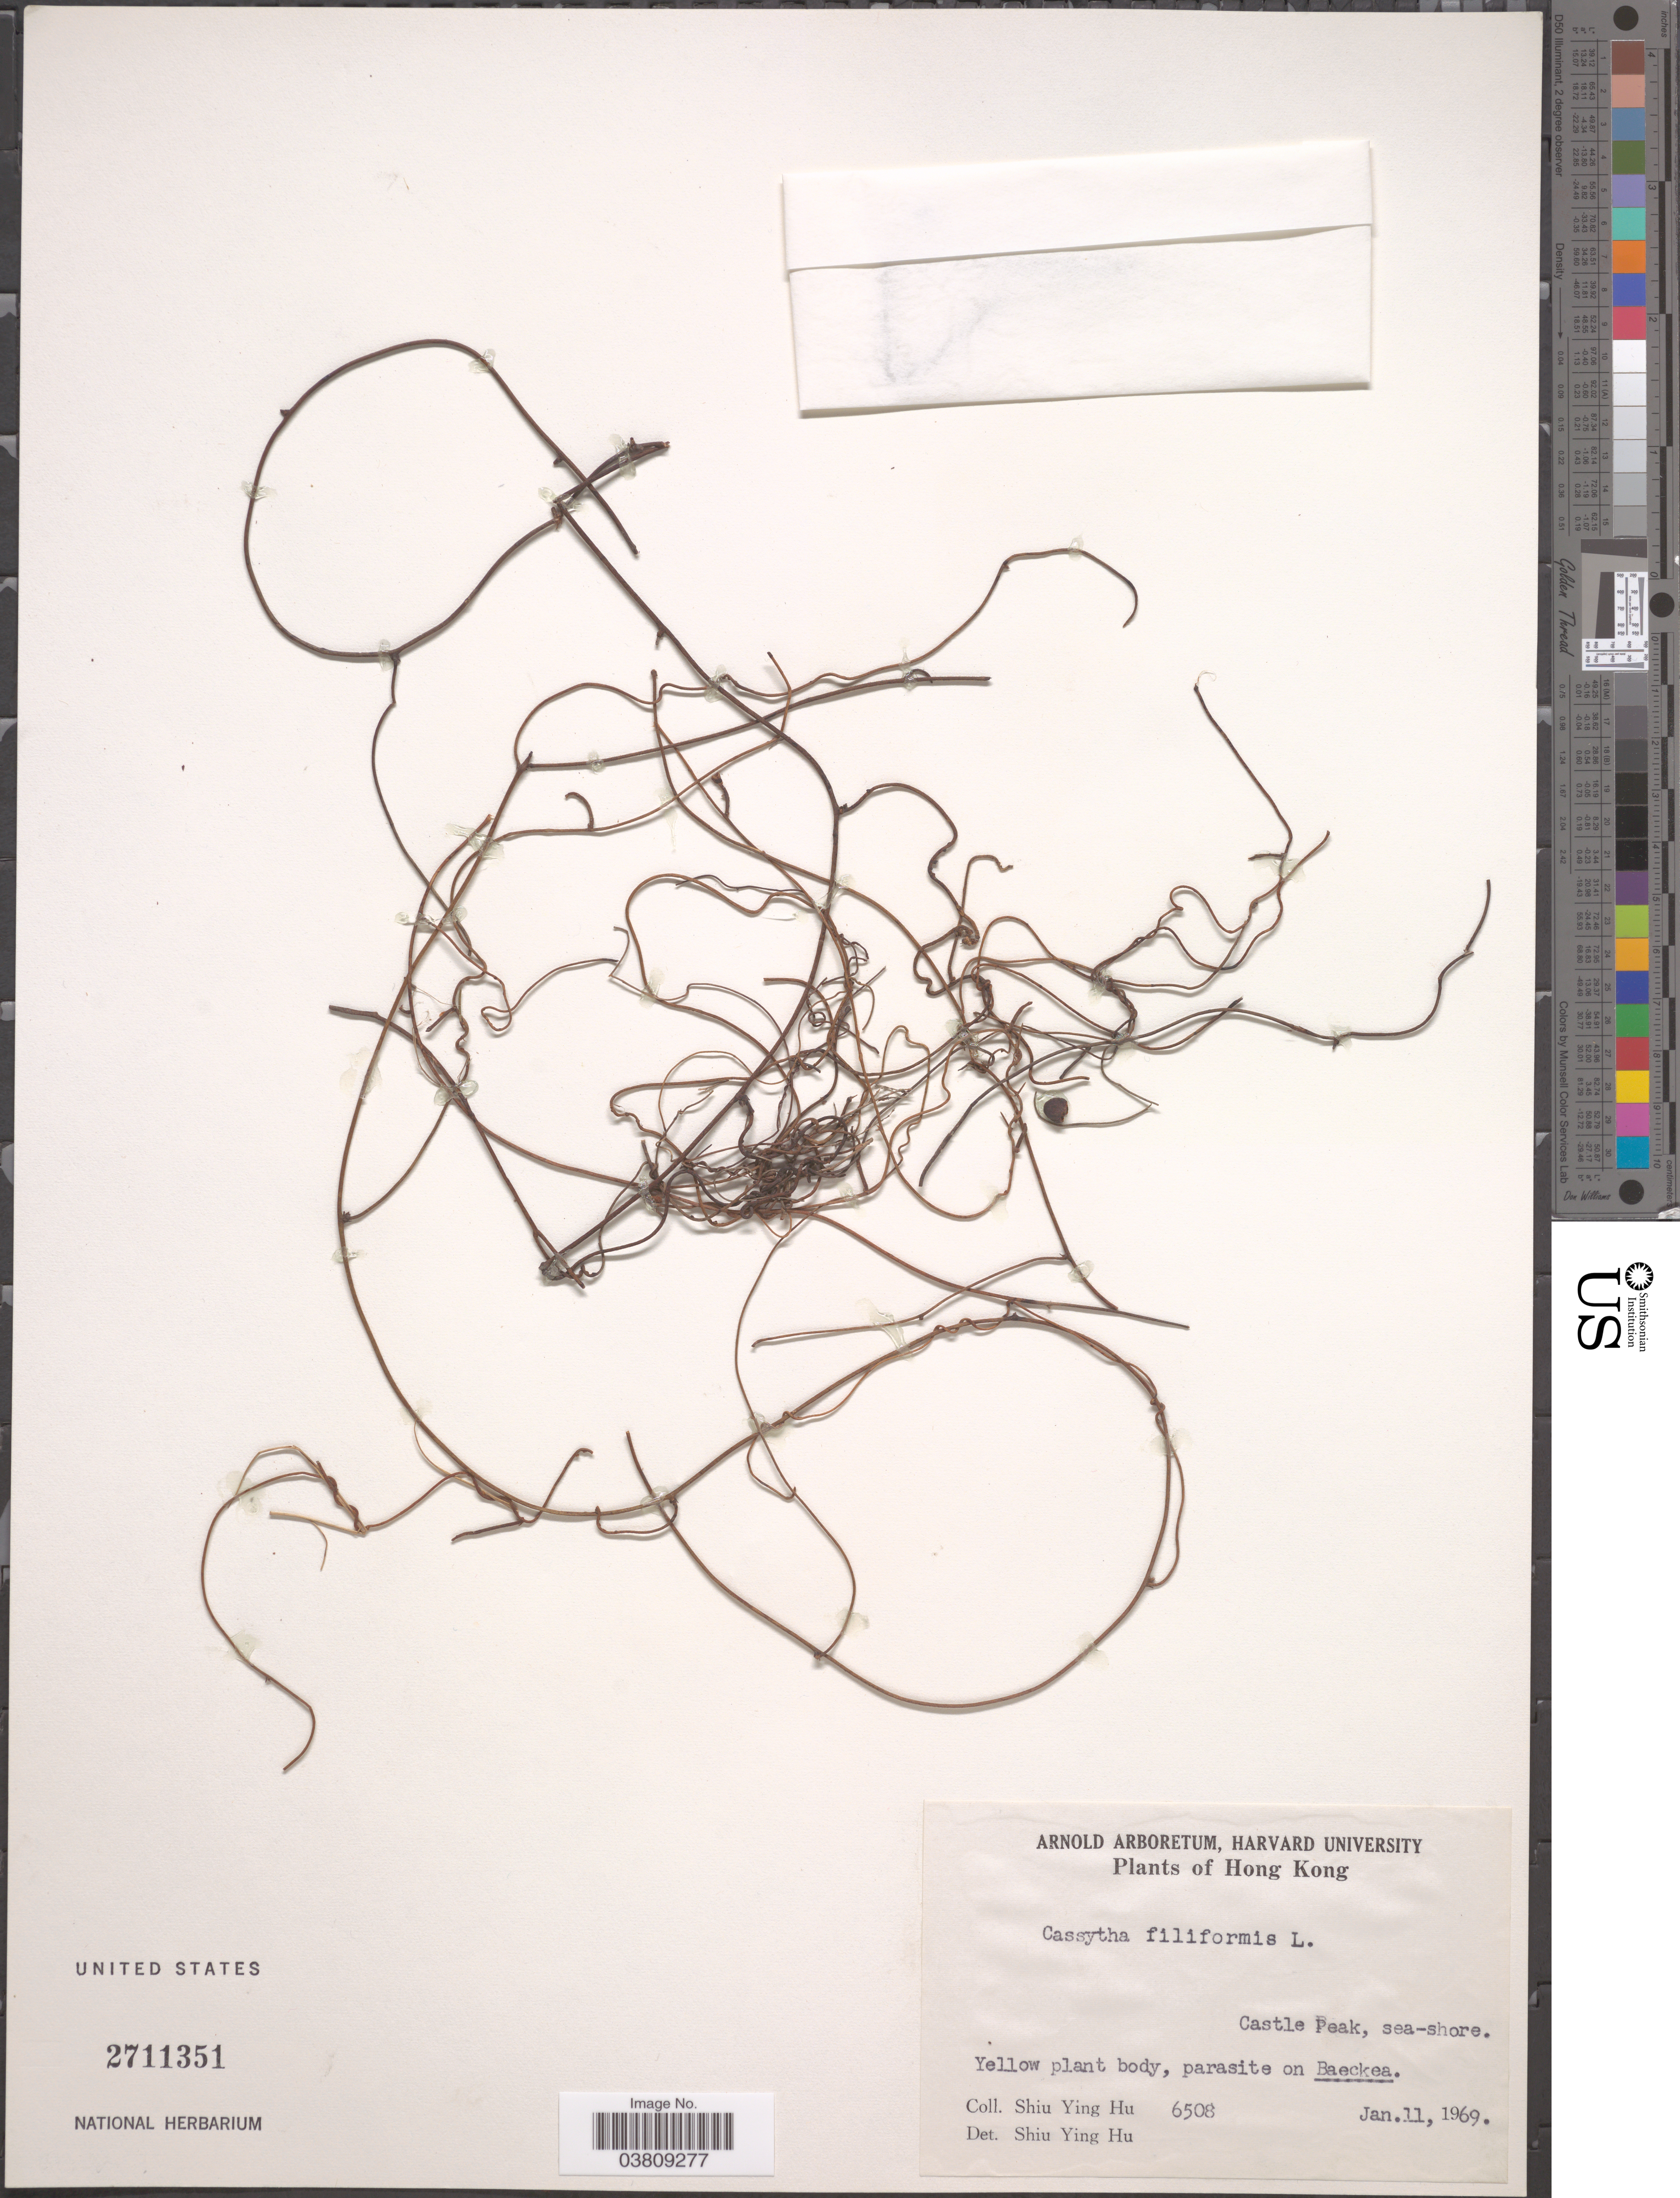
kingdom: Plantae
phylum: Tracheophyta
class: Magnoliopsida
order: Laurales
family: Lauraceae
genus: Cassytha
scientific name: Cassytha filiformis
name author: L.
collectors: S. Y. Hu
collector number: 6508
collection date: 1969-01-11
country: China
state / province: Hong Kong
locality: Castle Peak, sea-shore.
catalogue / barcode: US 2711351